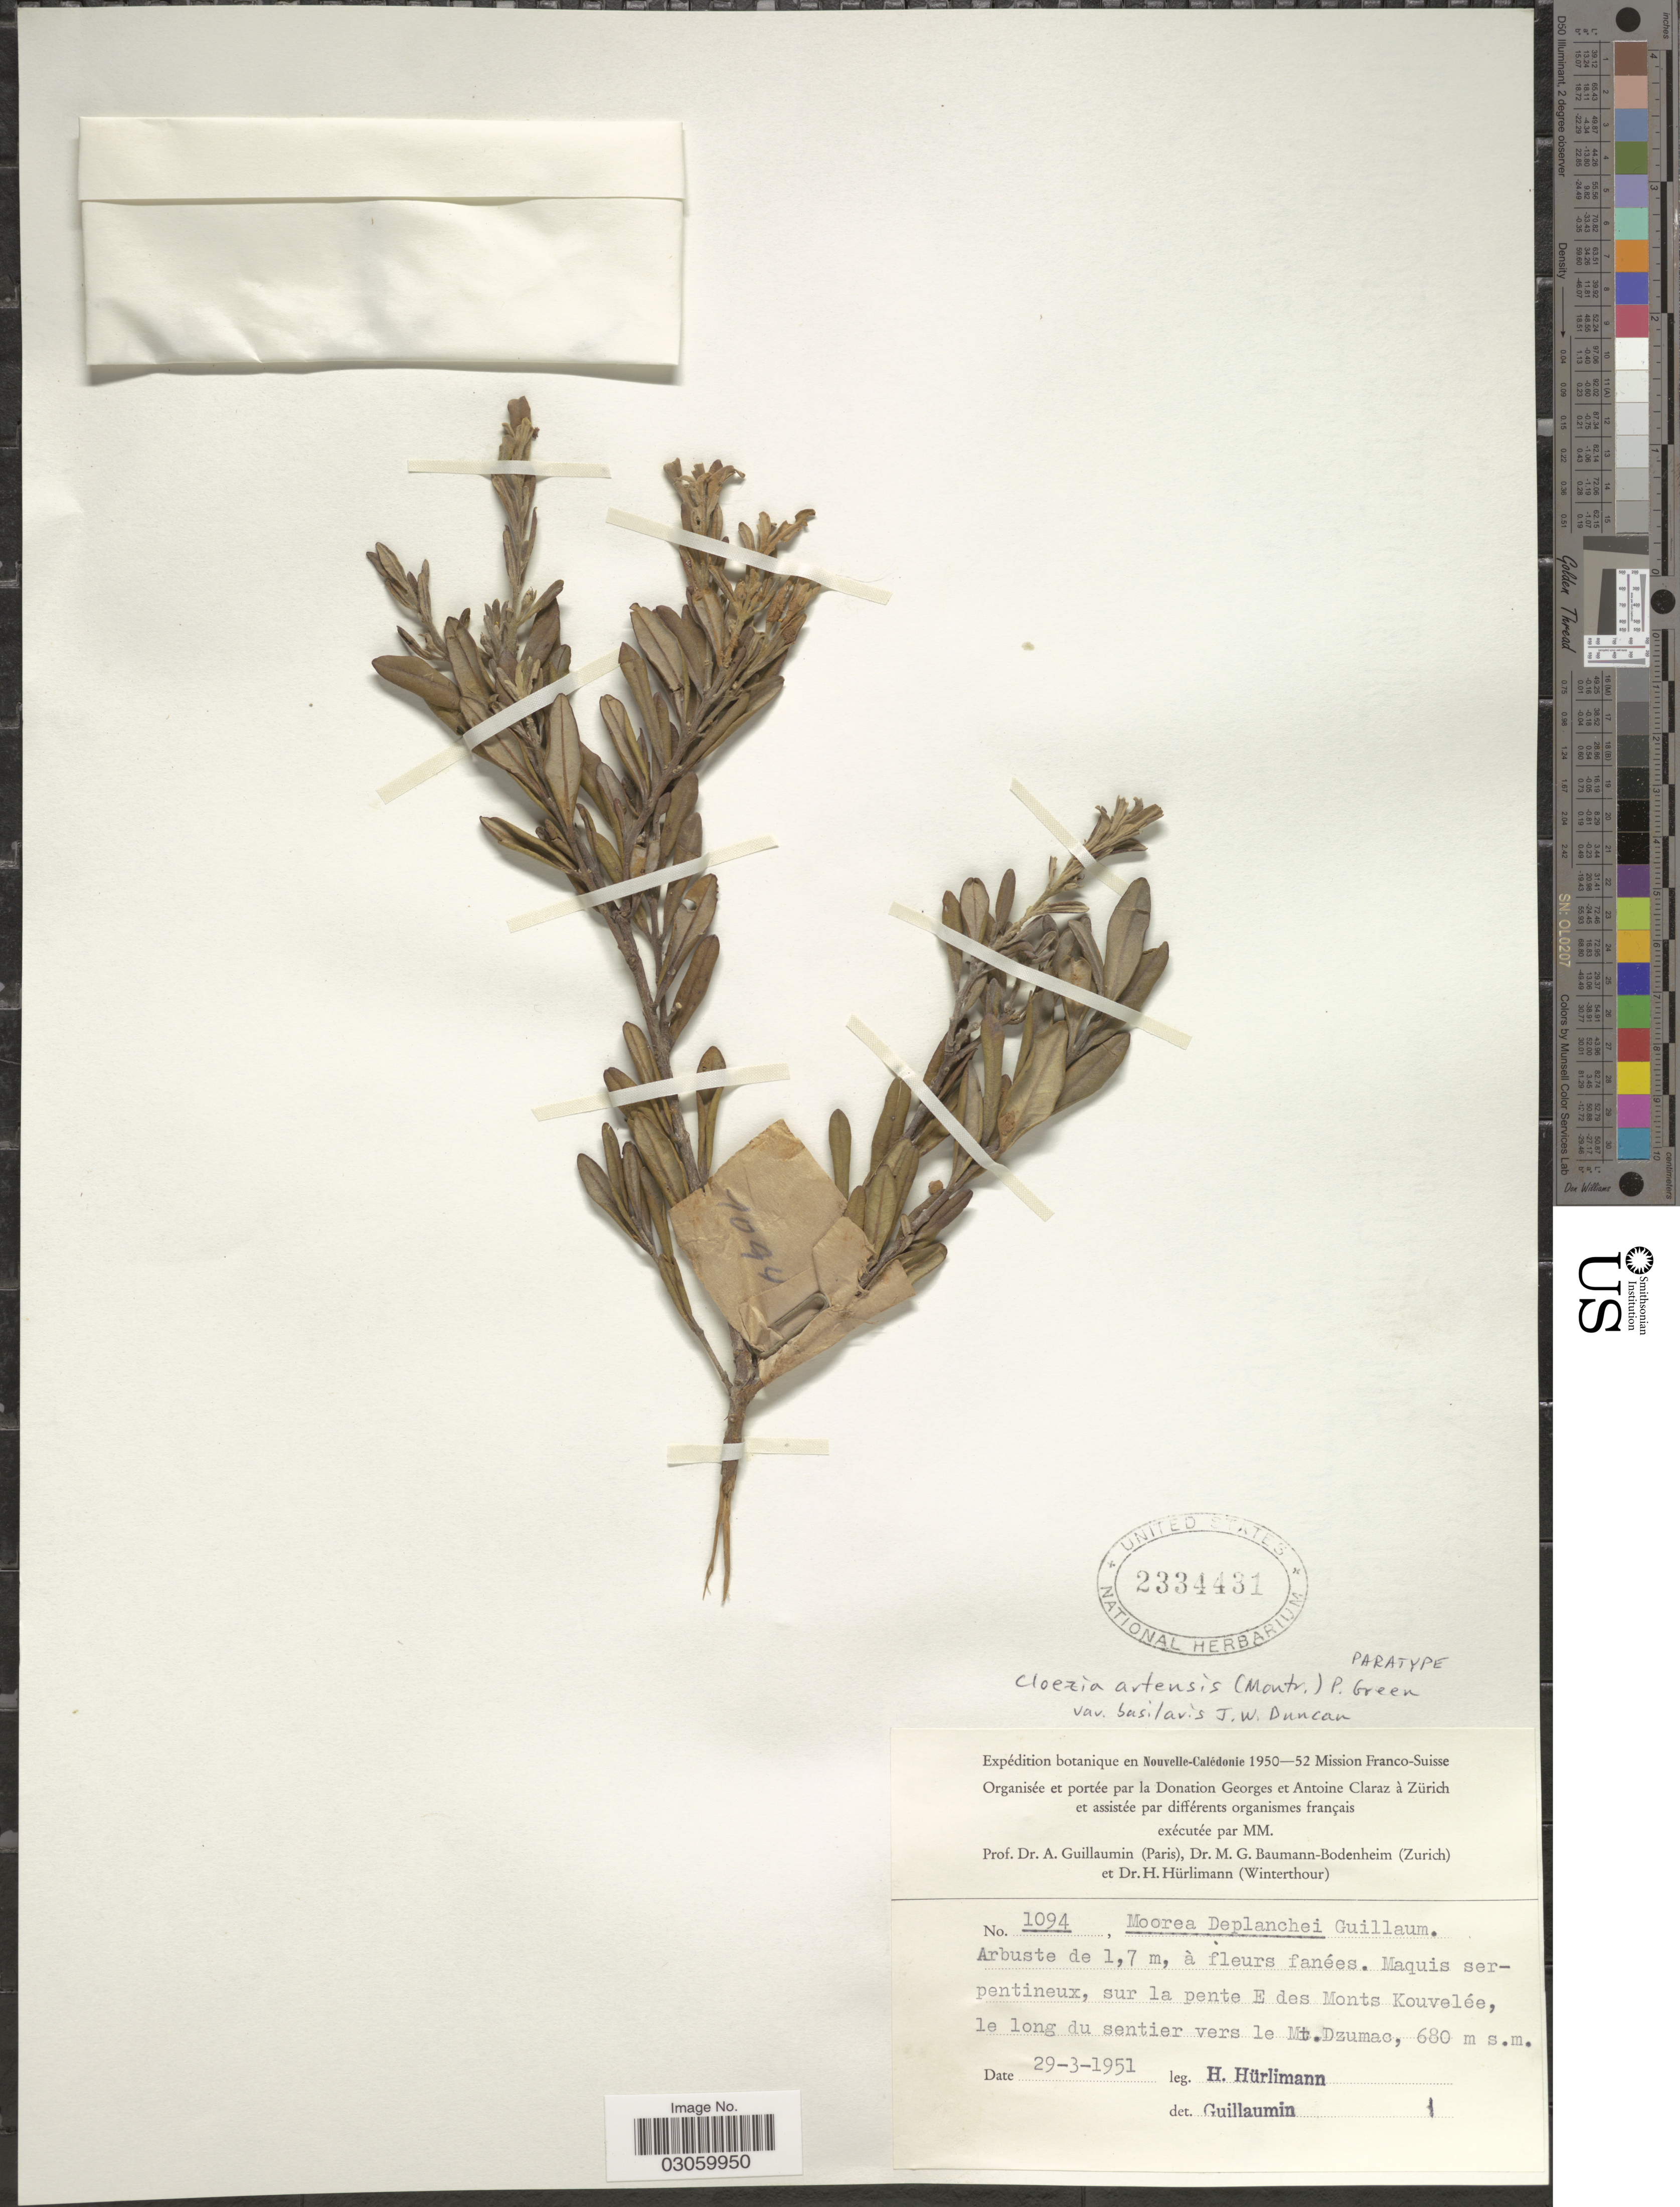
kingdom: Plantae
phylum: Tracheophyta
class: Magnoliopsida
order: Myrtales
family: Myrtaceae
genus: Cloezia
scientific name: Cloezia artensis var. basilaris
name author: J.W. Dawson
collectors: H. Hürlimann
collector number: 1094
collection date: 1951-03-29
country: New Caledonia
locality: Sur la pente E des Monts Kouvelée, le long du sentier vers le Mt. Dzumac.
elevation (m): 680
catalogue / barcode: US 2334431